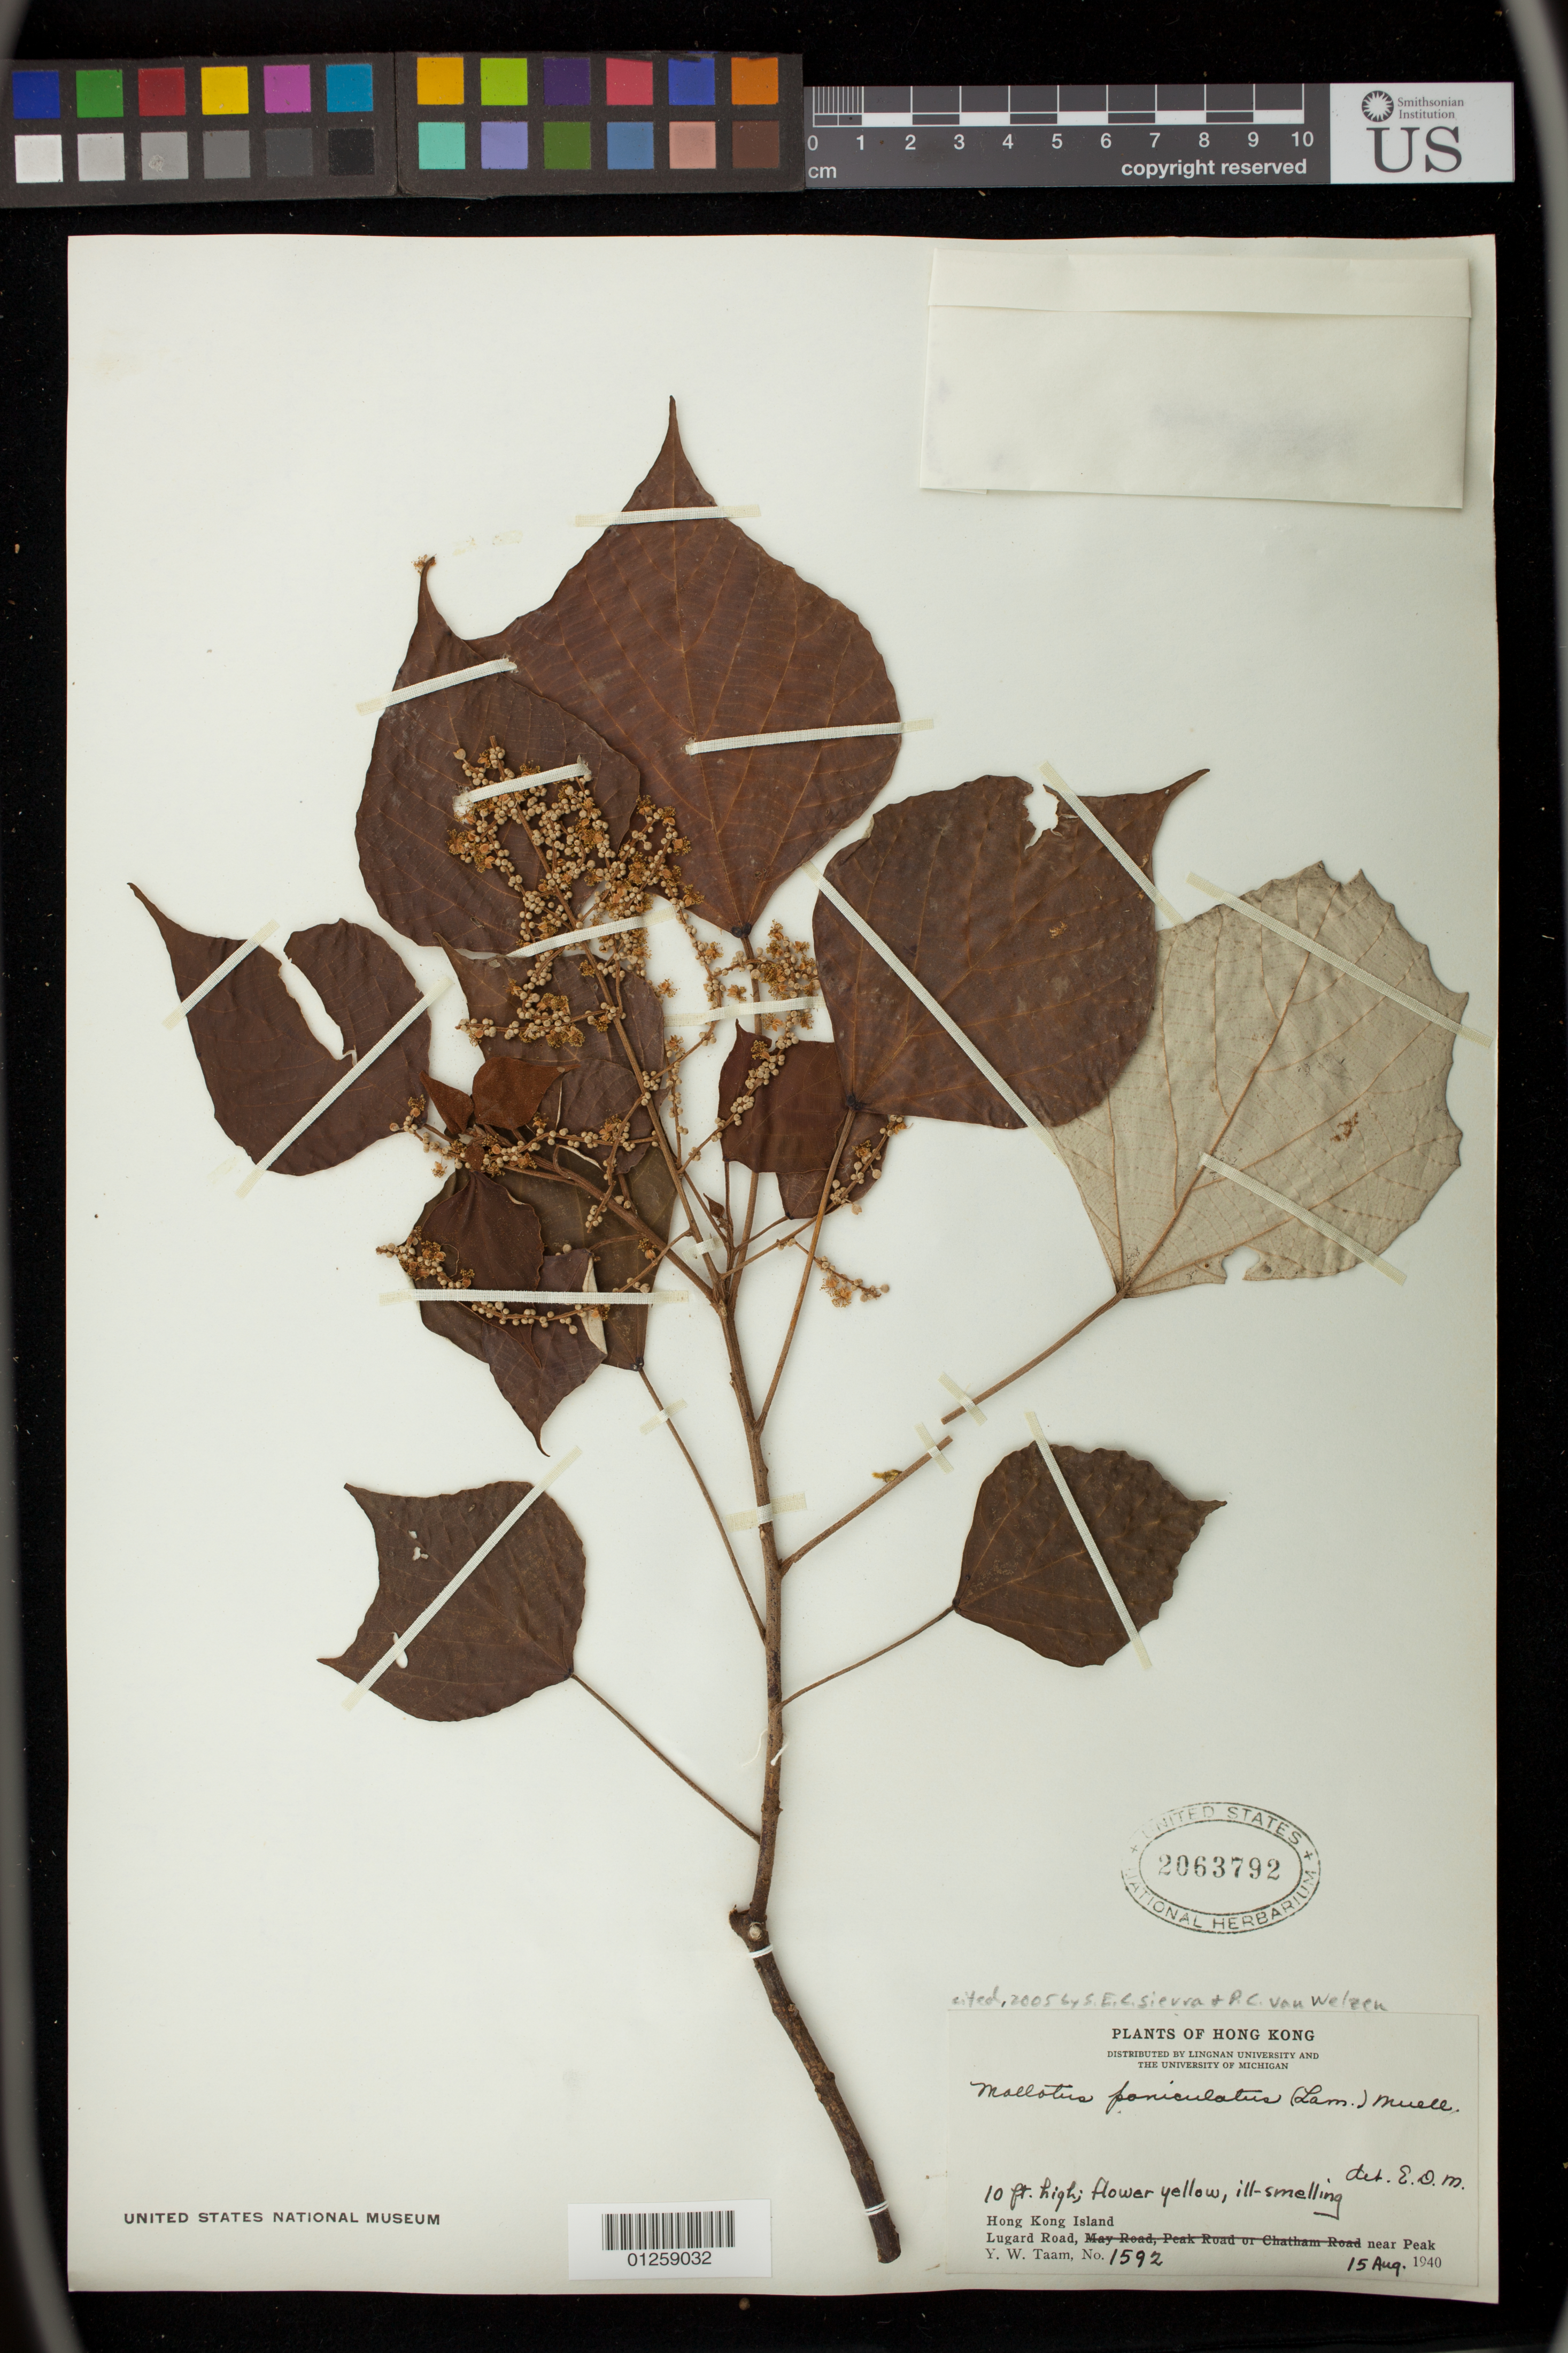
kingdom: Plantae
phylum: Tracheophyta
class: Magnoliopsida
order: Malpighiales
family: Euphorbiaceae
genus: Mallotus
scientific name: Mallotus paniculatus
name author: (Lam.) Müll. Arg.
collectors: Y. W. Taam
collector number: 1592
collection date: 1940-08-15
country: China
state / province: Hong Kong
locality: Island, Lugard Road near Peak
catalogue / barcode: US 2063792